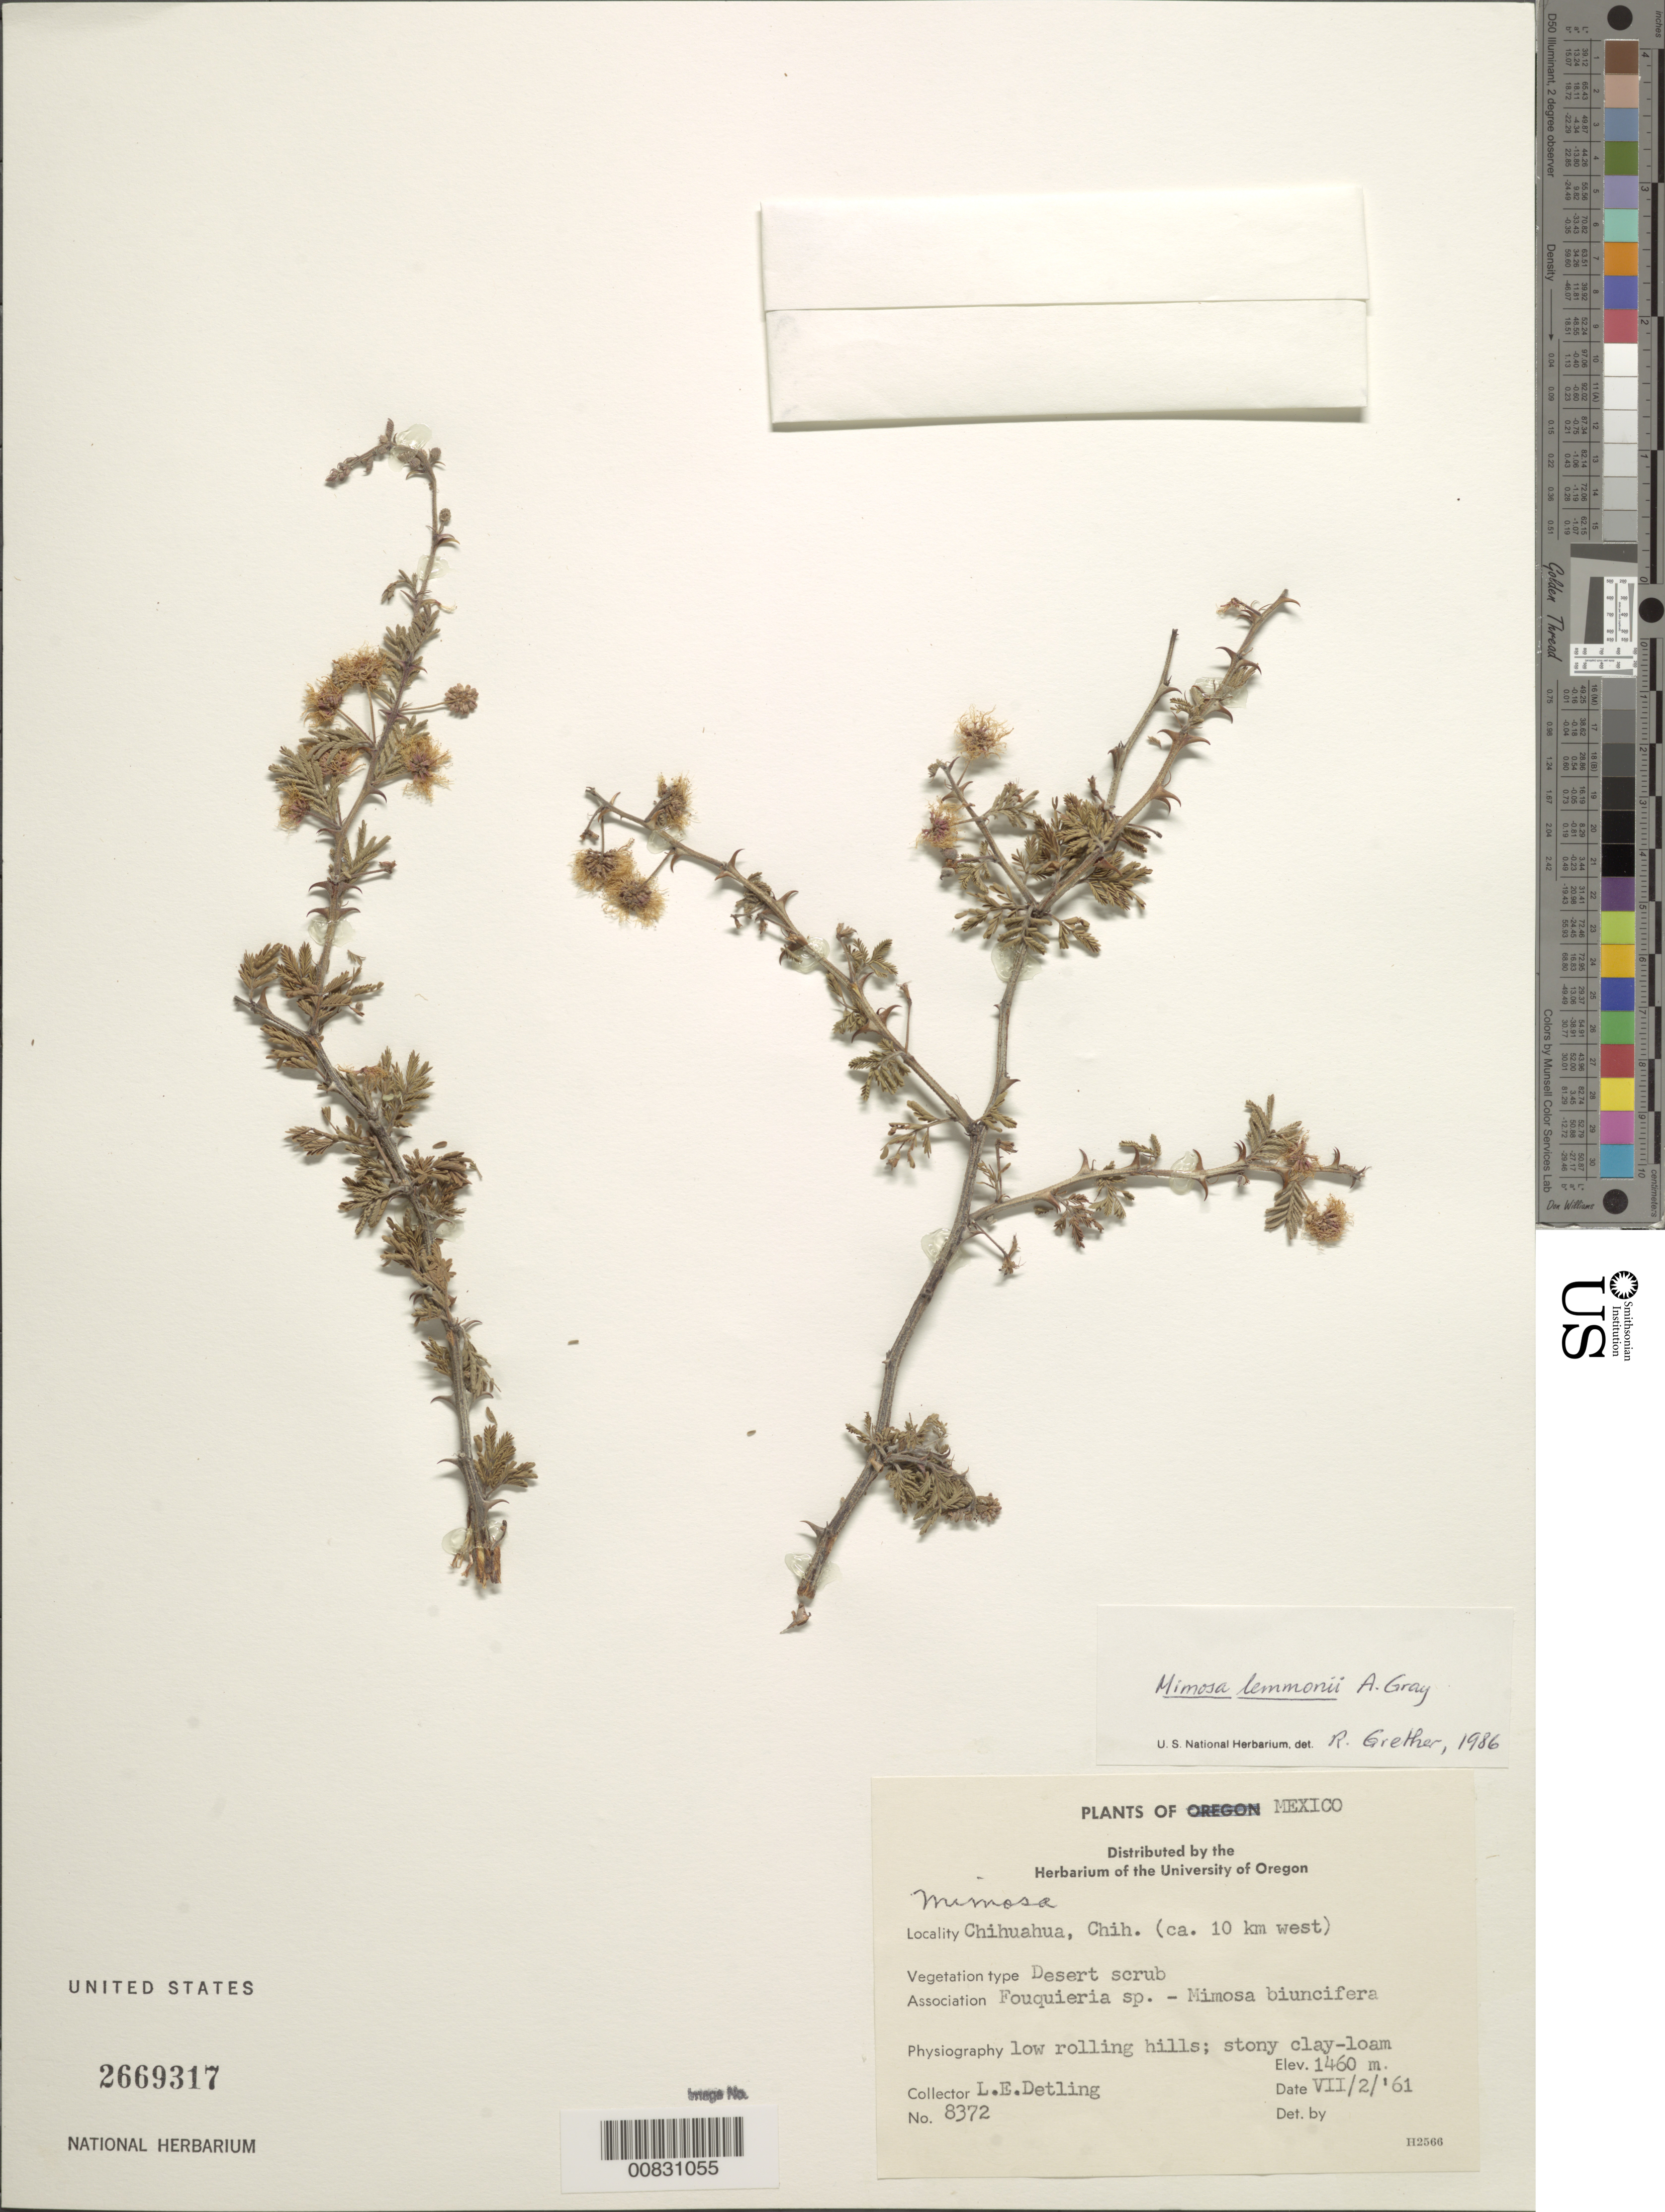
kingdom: Plantae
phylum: Tracheophyta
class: Magnoliopsida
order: Fabales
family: Fabaceae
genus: Mimosa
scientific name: Mimosa lemmonii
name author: A. Gray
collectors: L. E. Detling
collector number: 8372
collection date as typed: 02 Jul 1961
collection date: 1961-07-02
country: Mexico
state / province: Chihuahua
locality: Chihuahua, Chihuahua (ca. 10 km. west)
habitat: Low rolling hills; stony clay-loam. Association: Fouqueria sp. - Mimosa biuncifera.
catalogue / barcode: US 2669317